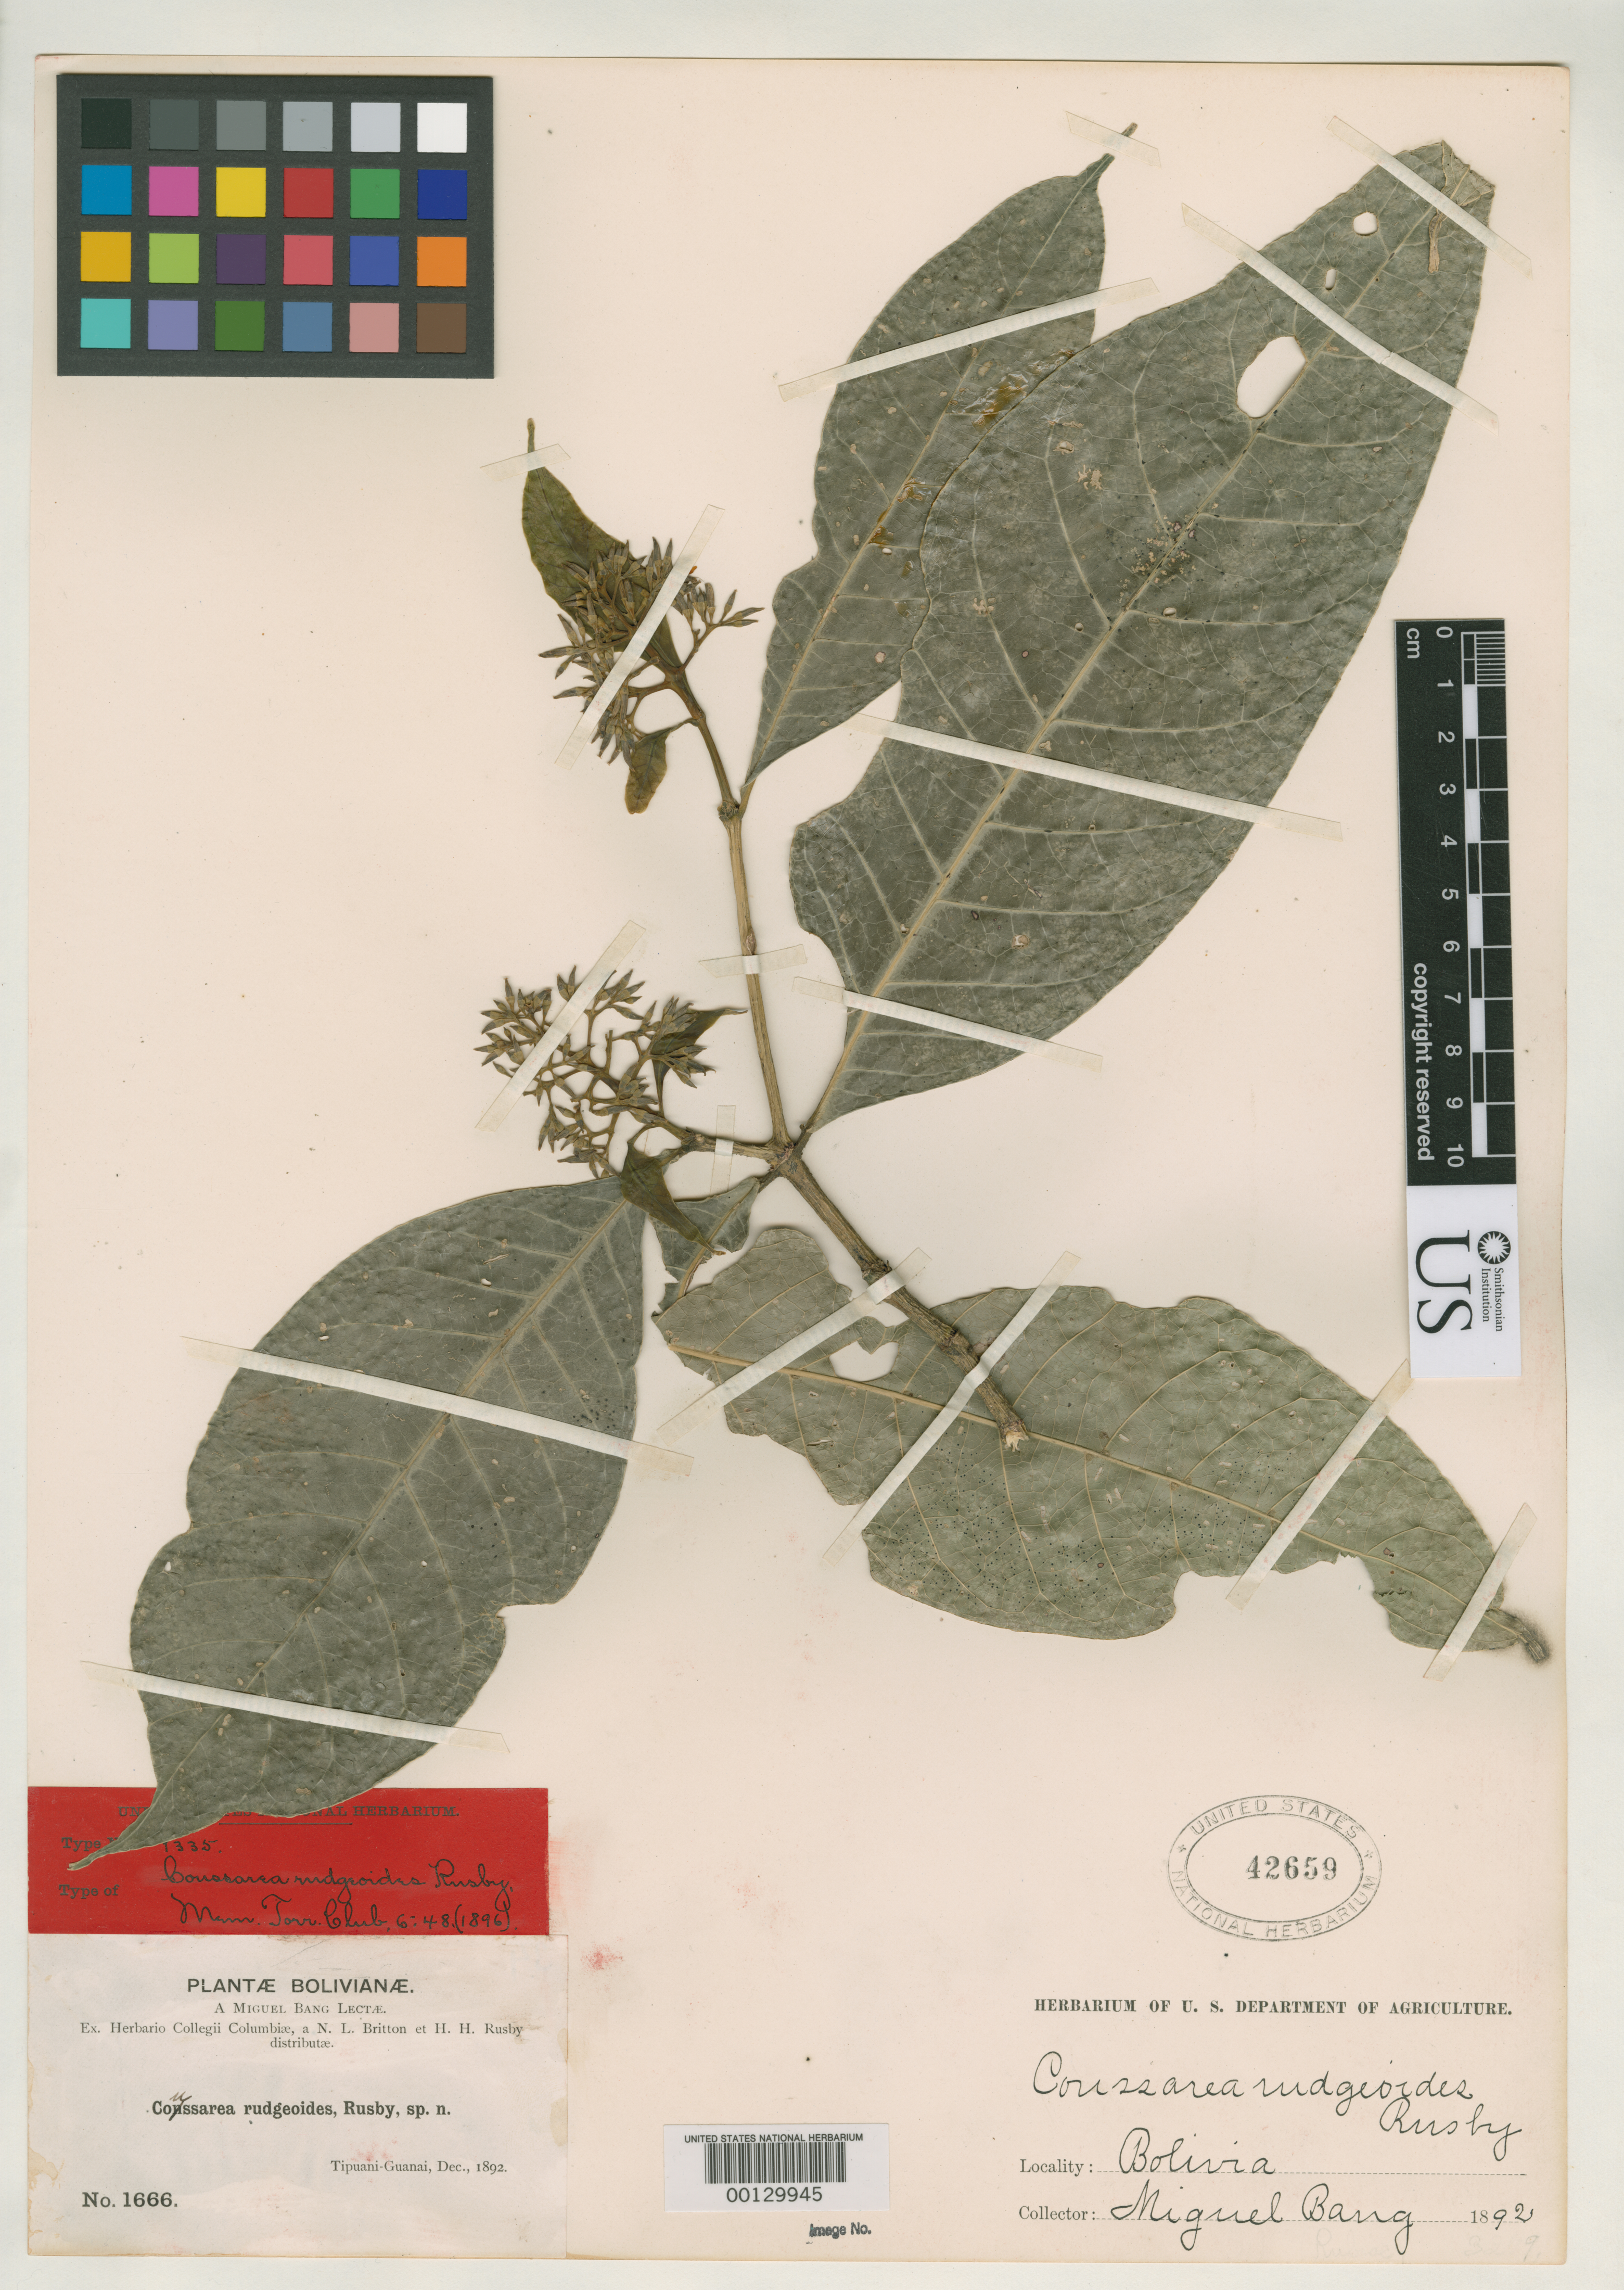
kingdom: Plantae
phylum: Tracheophyta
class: Magnoliopsida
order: Gentianales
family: Rubiaceae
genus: Coussarea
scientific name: Coussarea rudgeoides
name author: Rusby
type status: Isotype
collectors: M. Bang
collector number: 1666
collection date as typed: Dec 1892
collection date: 1892-12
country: Bolivia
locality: Between Tipuani and Guanai.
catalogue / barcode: US 42659